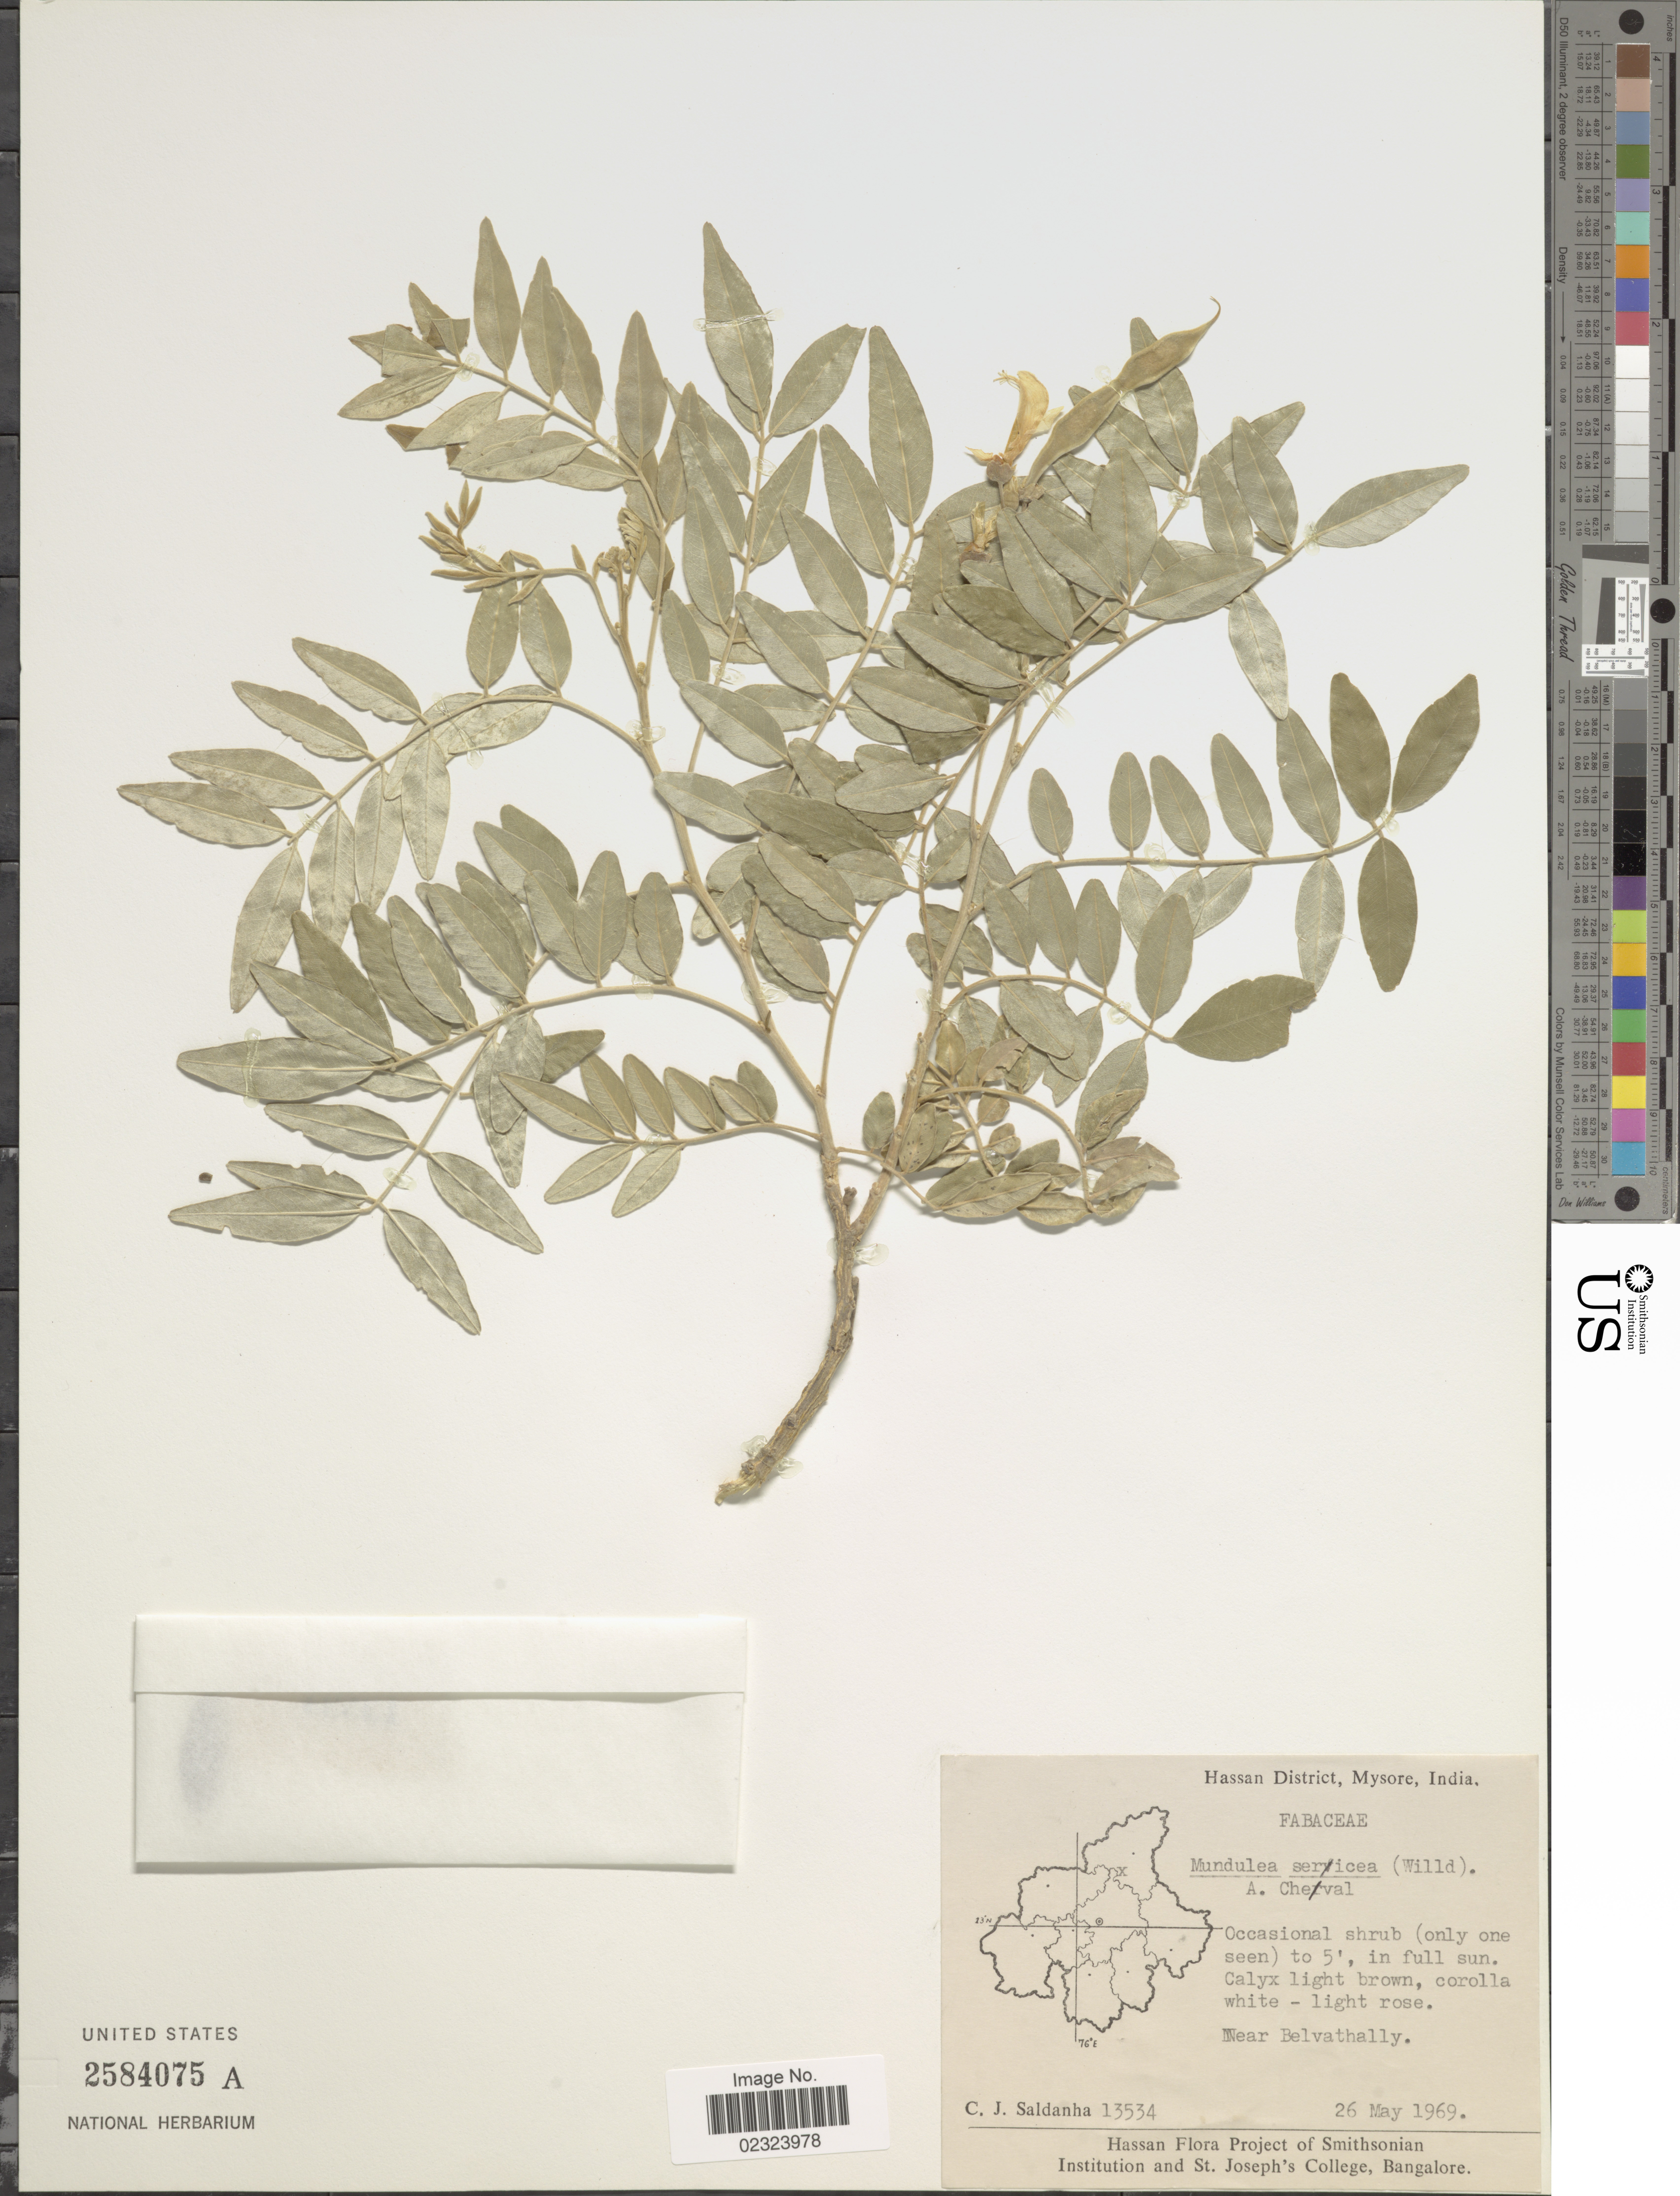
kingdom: Plantae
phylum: Tracheophyta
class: Magnoliopsida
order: Fabales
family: Fabaceae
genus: Mundulea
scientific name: Mundulea sericea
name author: (Willd.) A. Chev.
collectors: C. J. Saldanha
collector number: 13534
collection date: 1969-05-26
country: India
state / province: Karnataka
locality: Hassan District, Mysore, near Belvathally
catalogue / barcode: US 2584075A